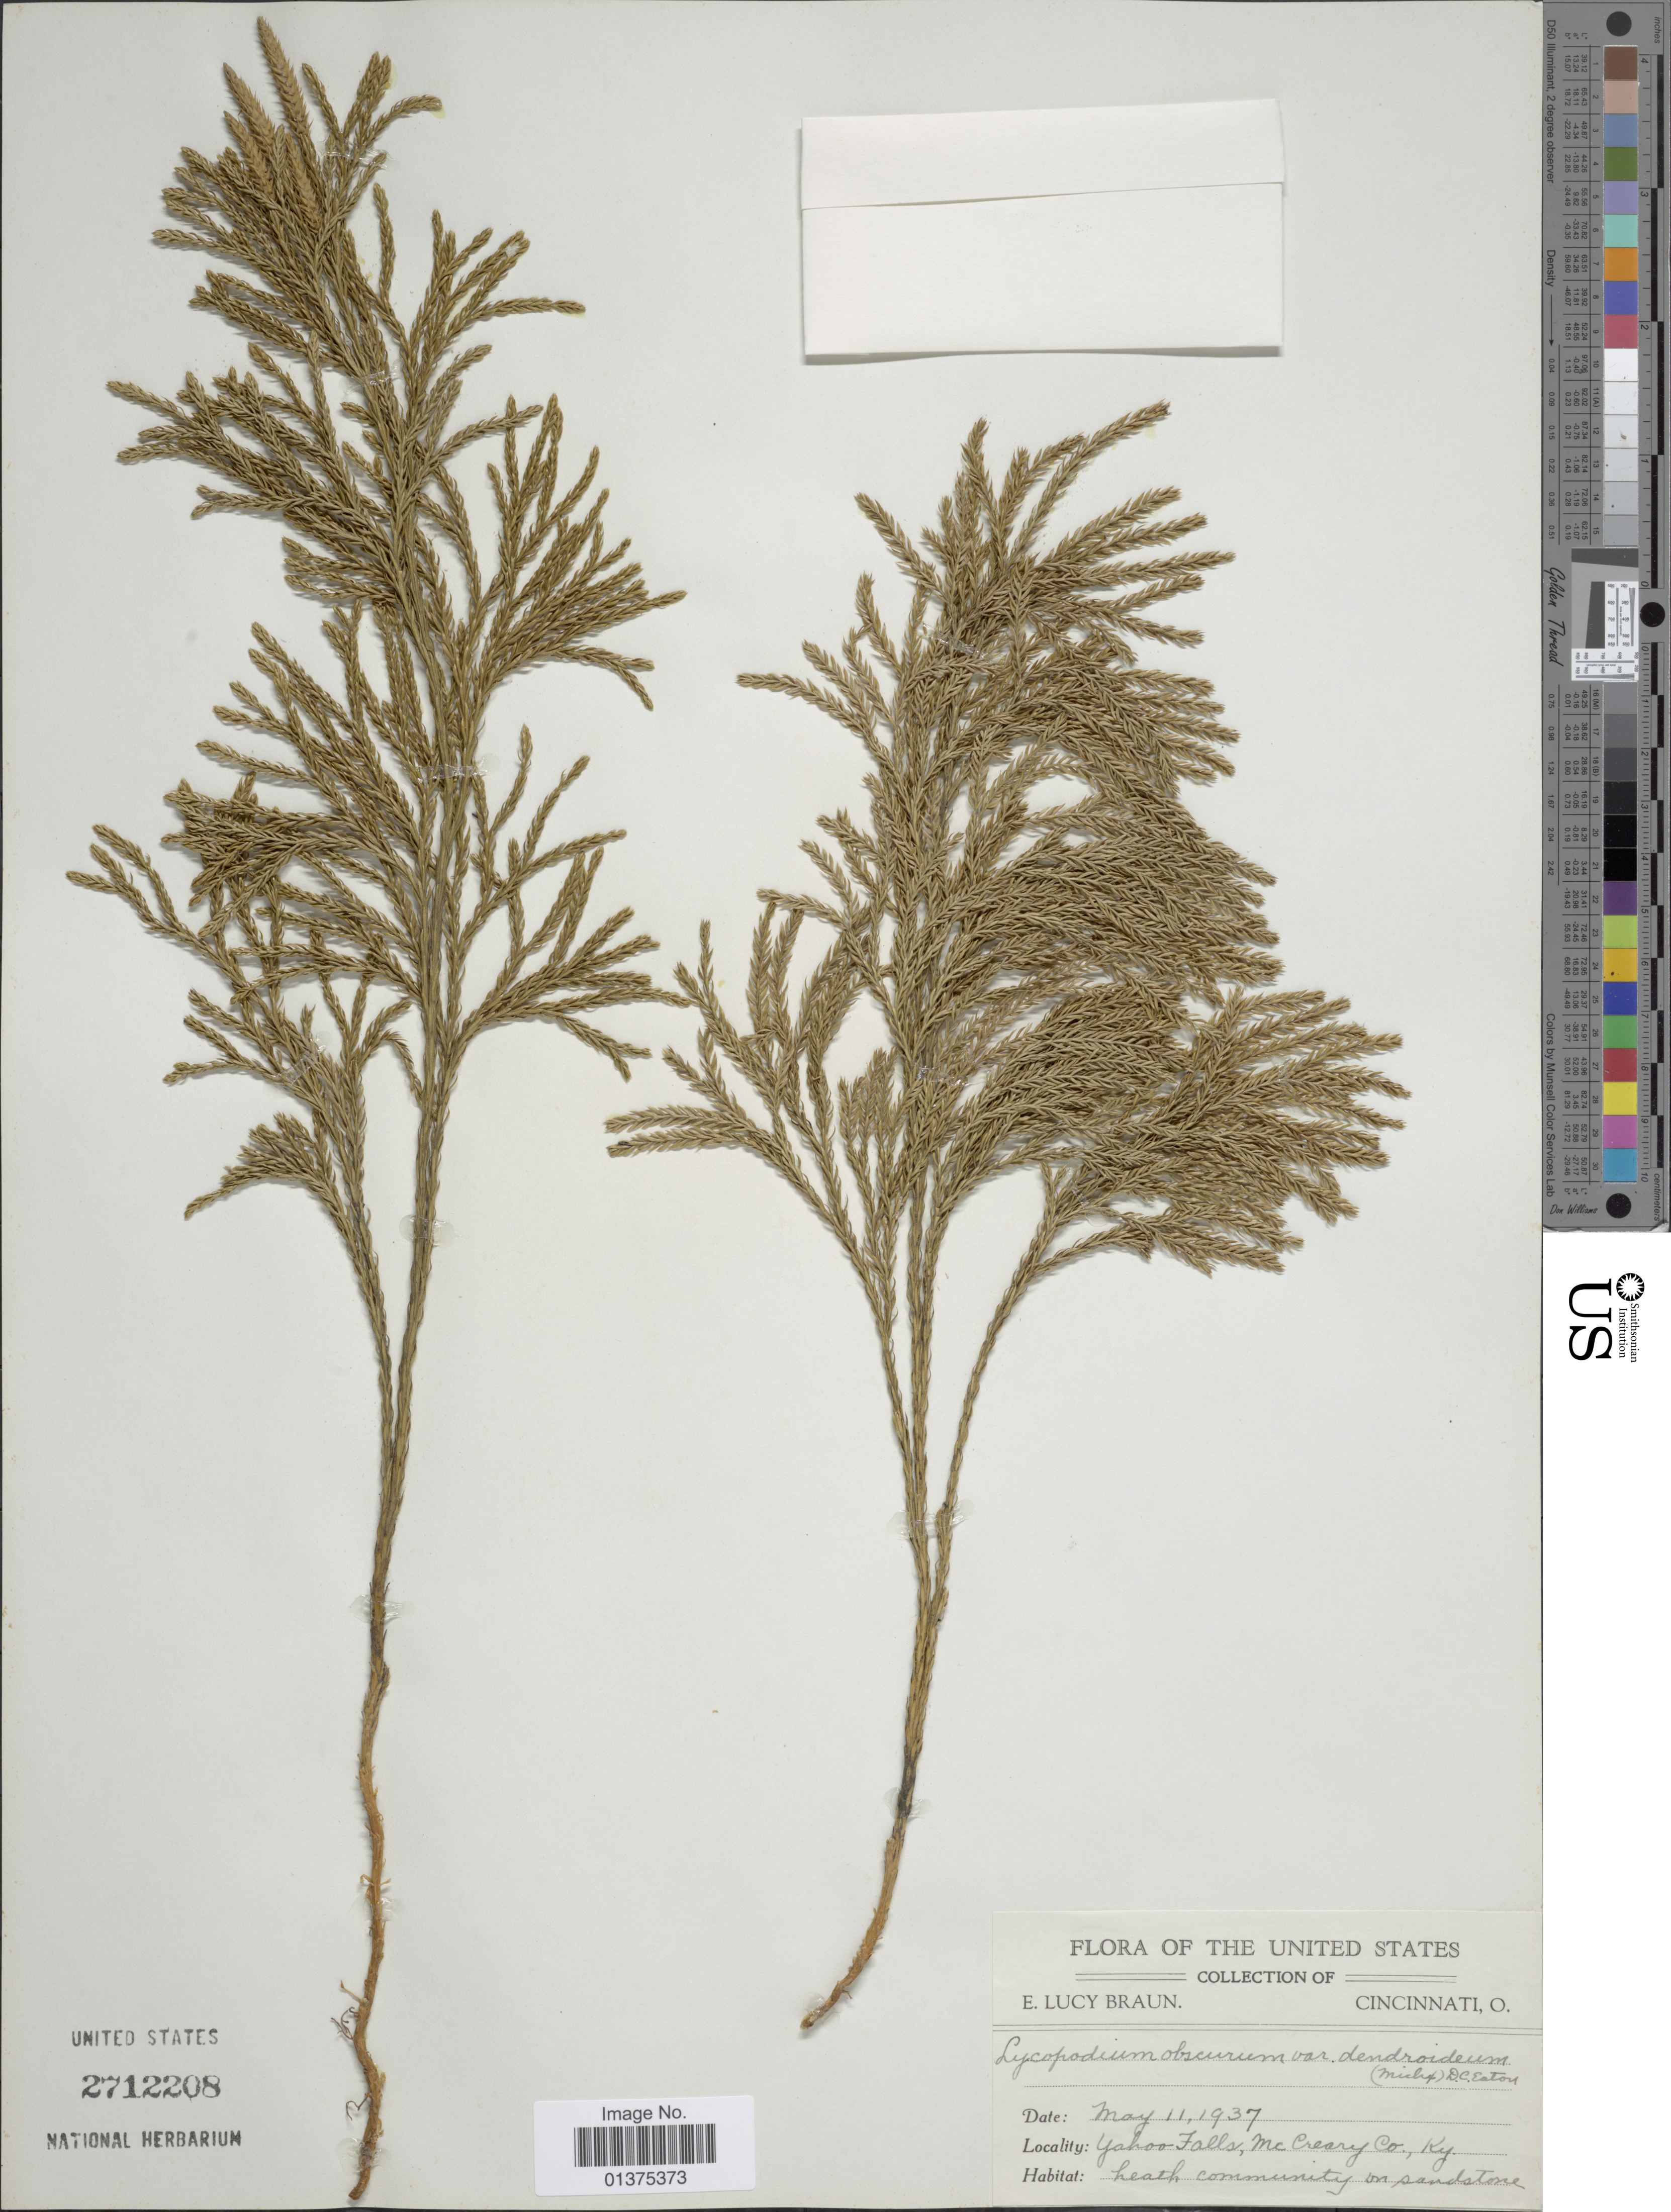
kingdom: Plantae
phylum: Tracheophyta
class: Lycopodiopsida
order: Lycopodiales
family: Lycopodiaceae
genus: Dendrolycopodium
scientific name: Dendrolycopodium hickeyi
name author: (W.H. Wagner et al.) A. Haines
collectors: E. L. Braun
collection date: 1937-05-11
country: United States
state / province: Kentucky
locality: Yahoo Falls, Mc Creary, Ky.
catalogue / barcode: US 2712208